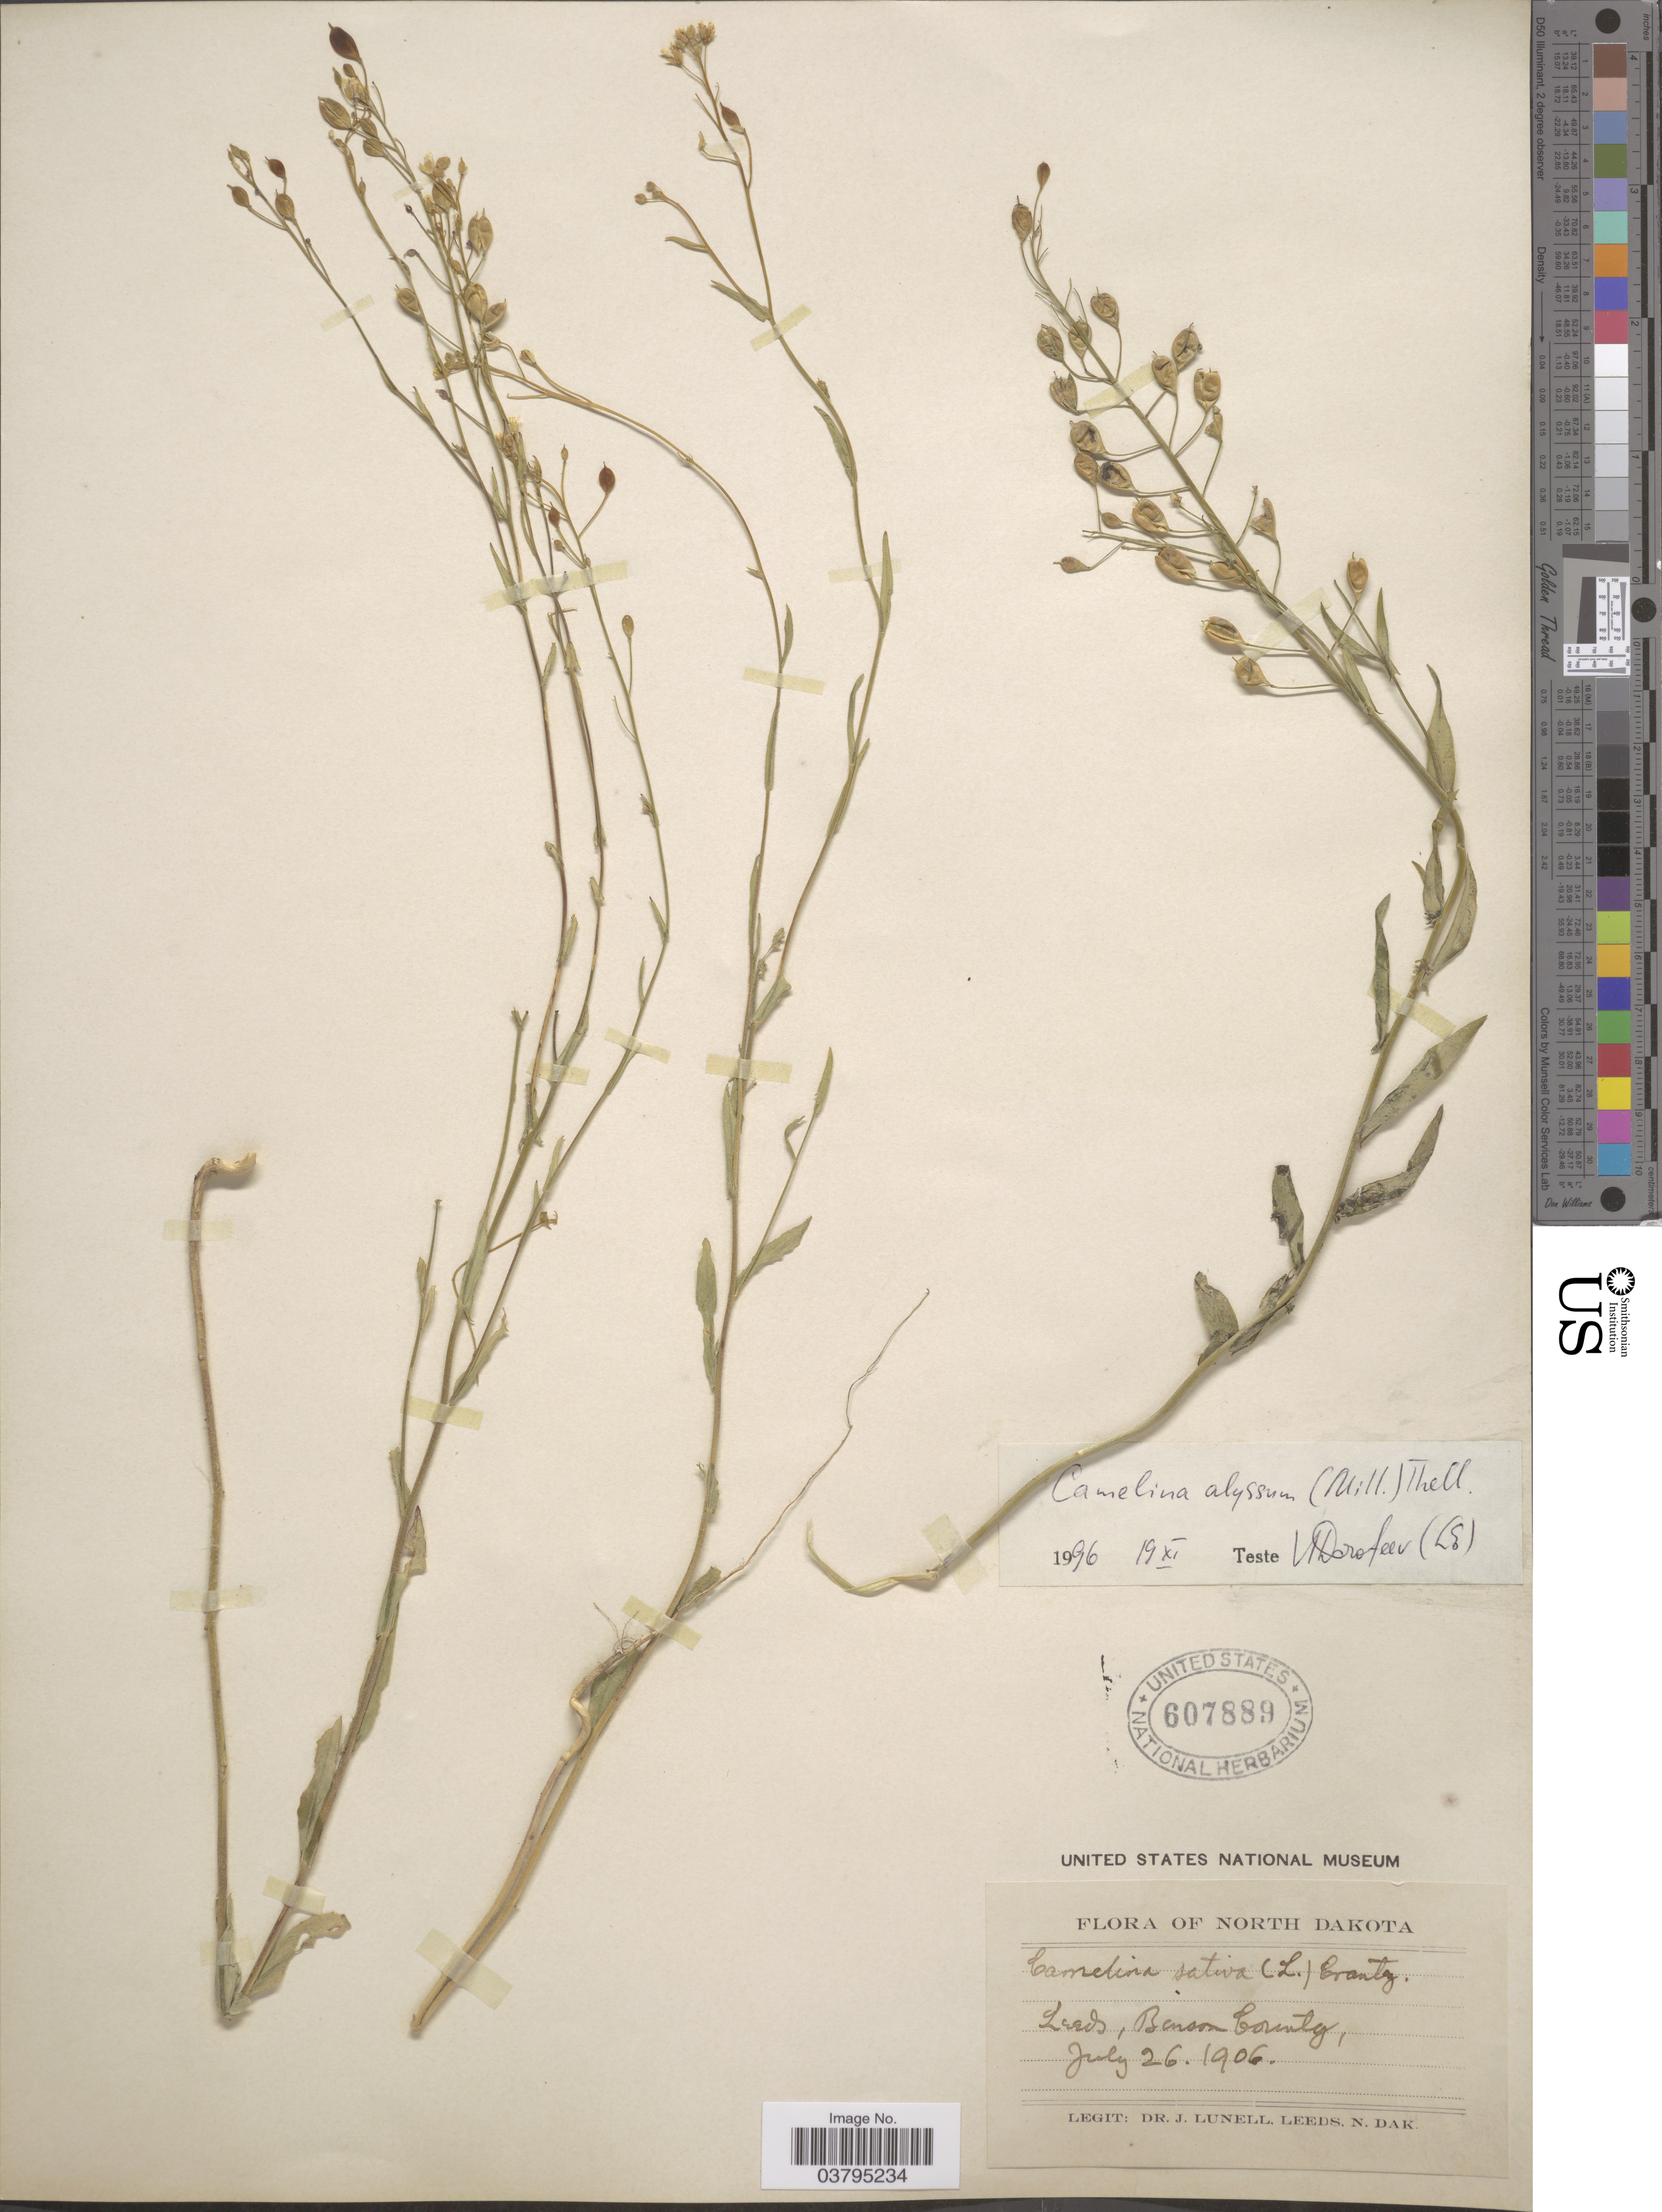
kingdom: Plantae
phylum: Tracheophyta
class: Magnoliopsida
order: Brassicales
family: Brassicaceae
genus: Camelina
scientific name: Camelina alyssum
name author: (Mill.) Thell.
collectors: J. Lunell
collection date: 1906-07-26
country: United States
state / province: North Dakota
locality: Leeds, Benson County.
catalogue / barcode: US 607889